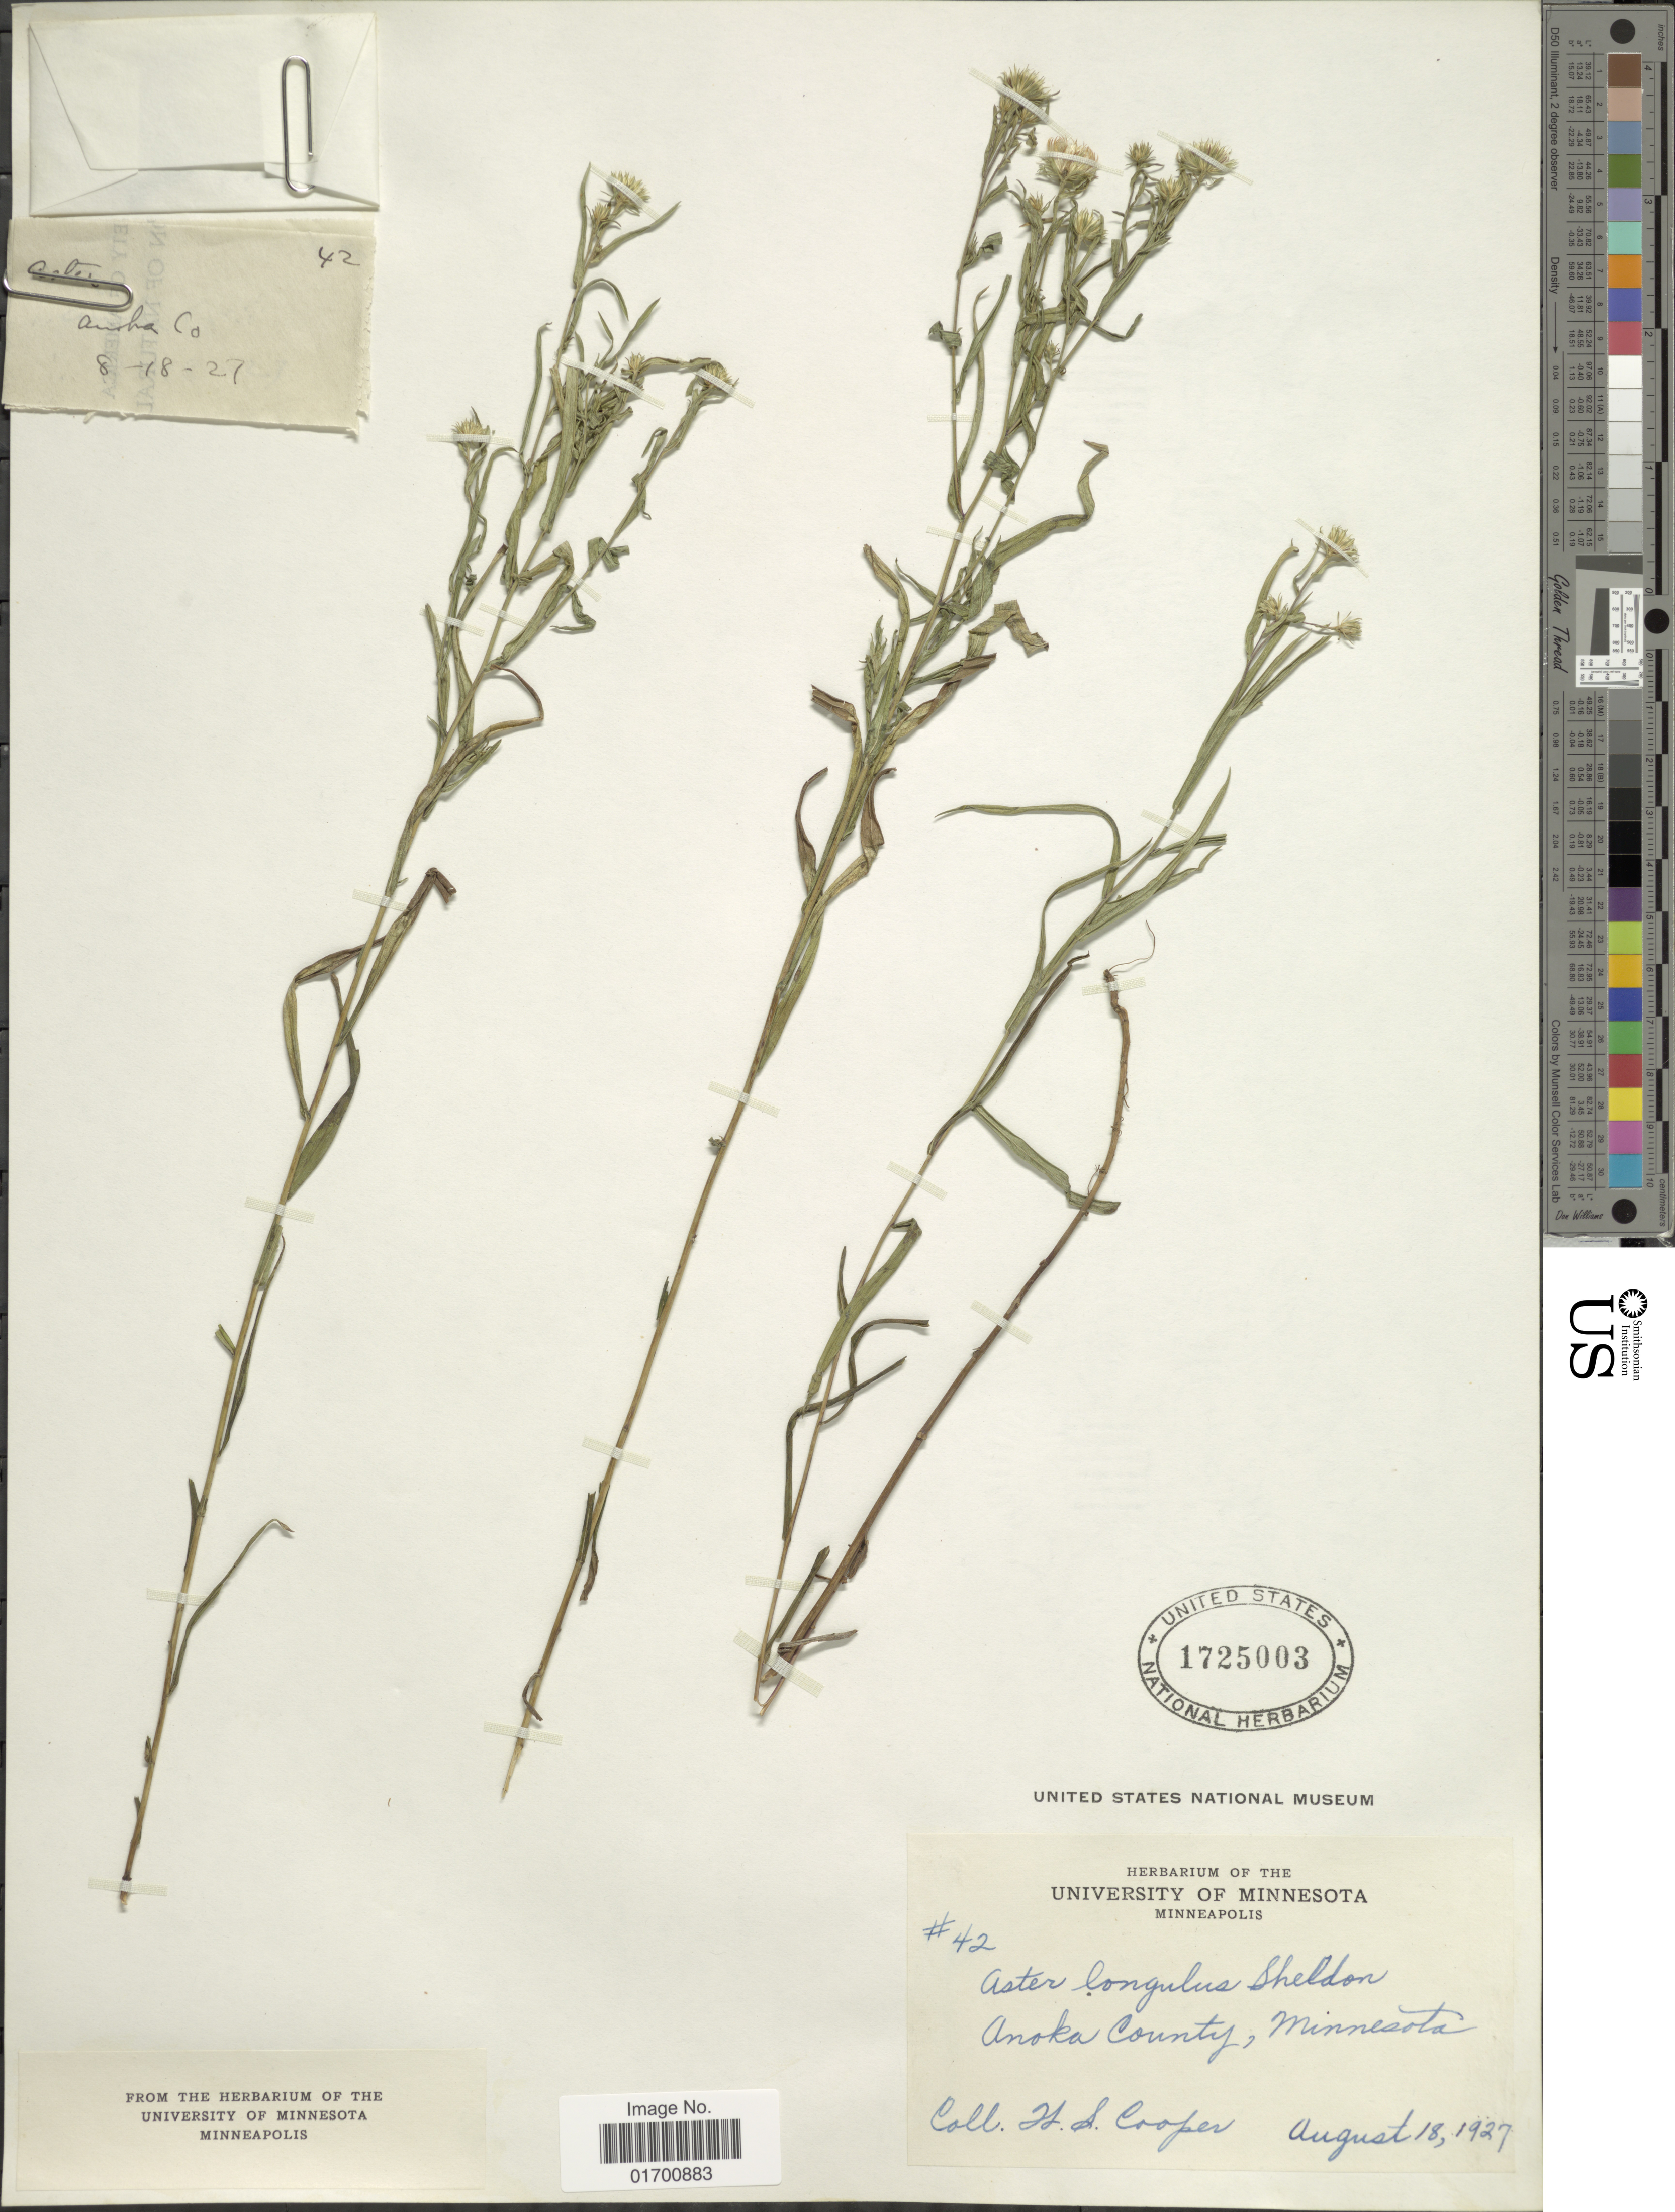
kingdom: Plantae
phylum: Tracheophyta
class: Magnoliopsida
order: Asterales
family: Asteraceae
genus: Symphyotrichum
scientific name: Symphyotrichum x longulum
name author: (E. Sheld.) G.L. Nesom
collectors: H. Cooper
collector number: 42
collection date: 1927-08-18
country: United States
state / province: Minnesota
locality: Anoka County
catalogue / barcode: US 1725003